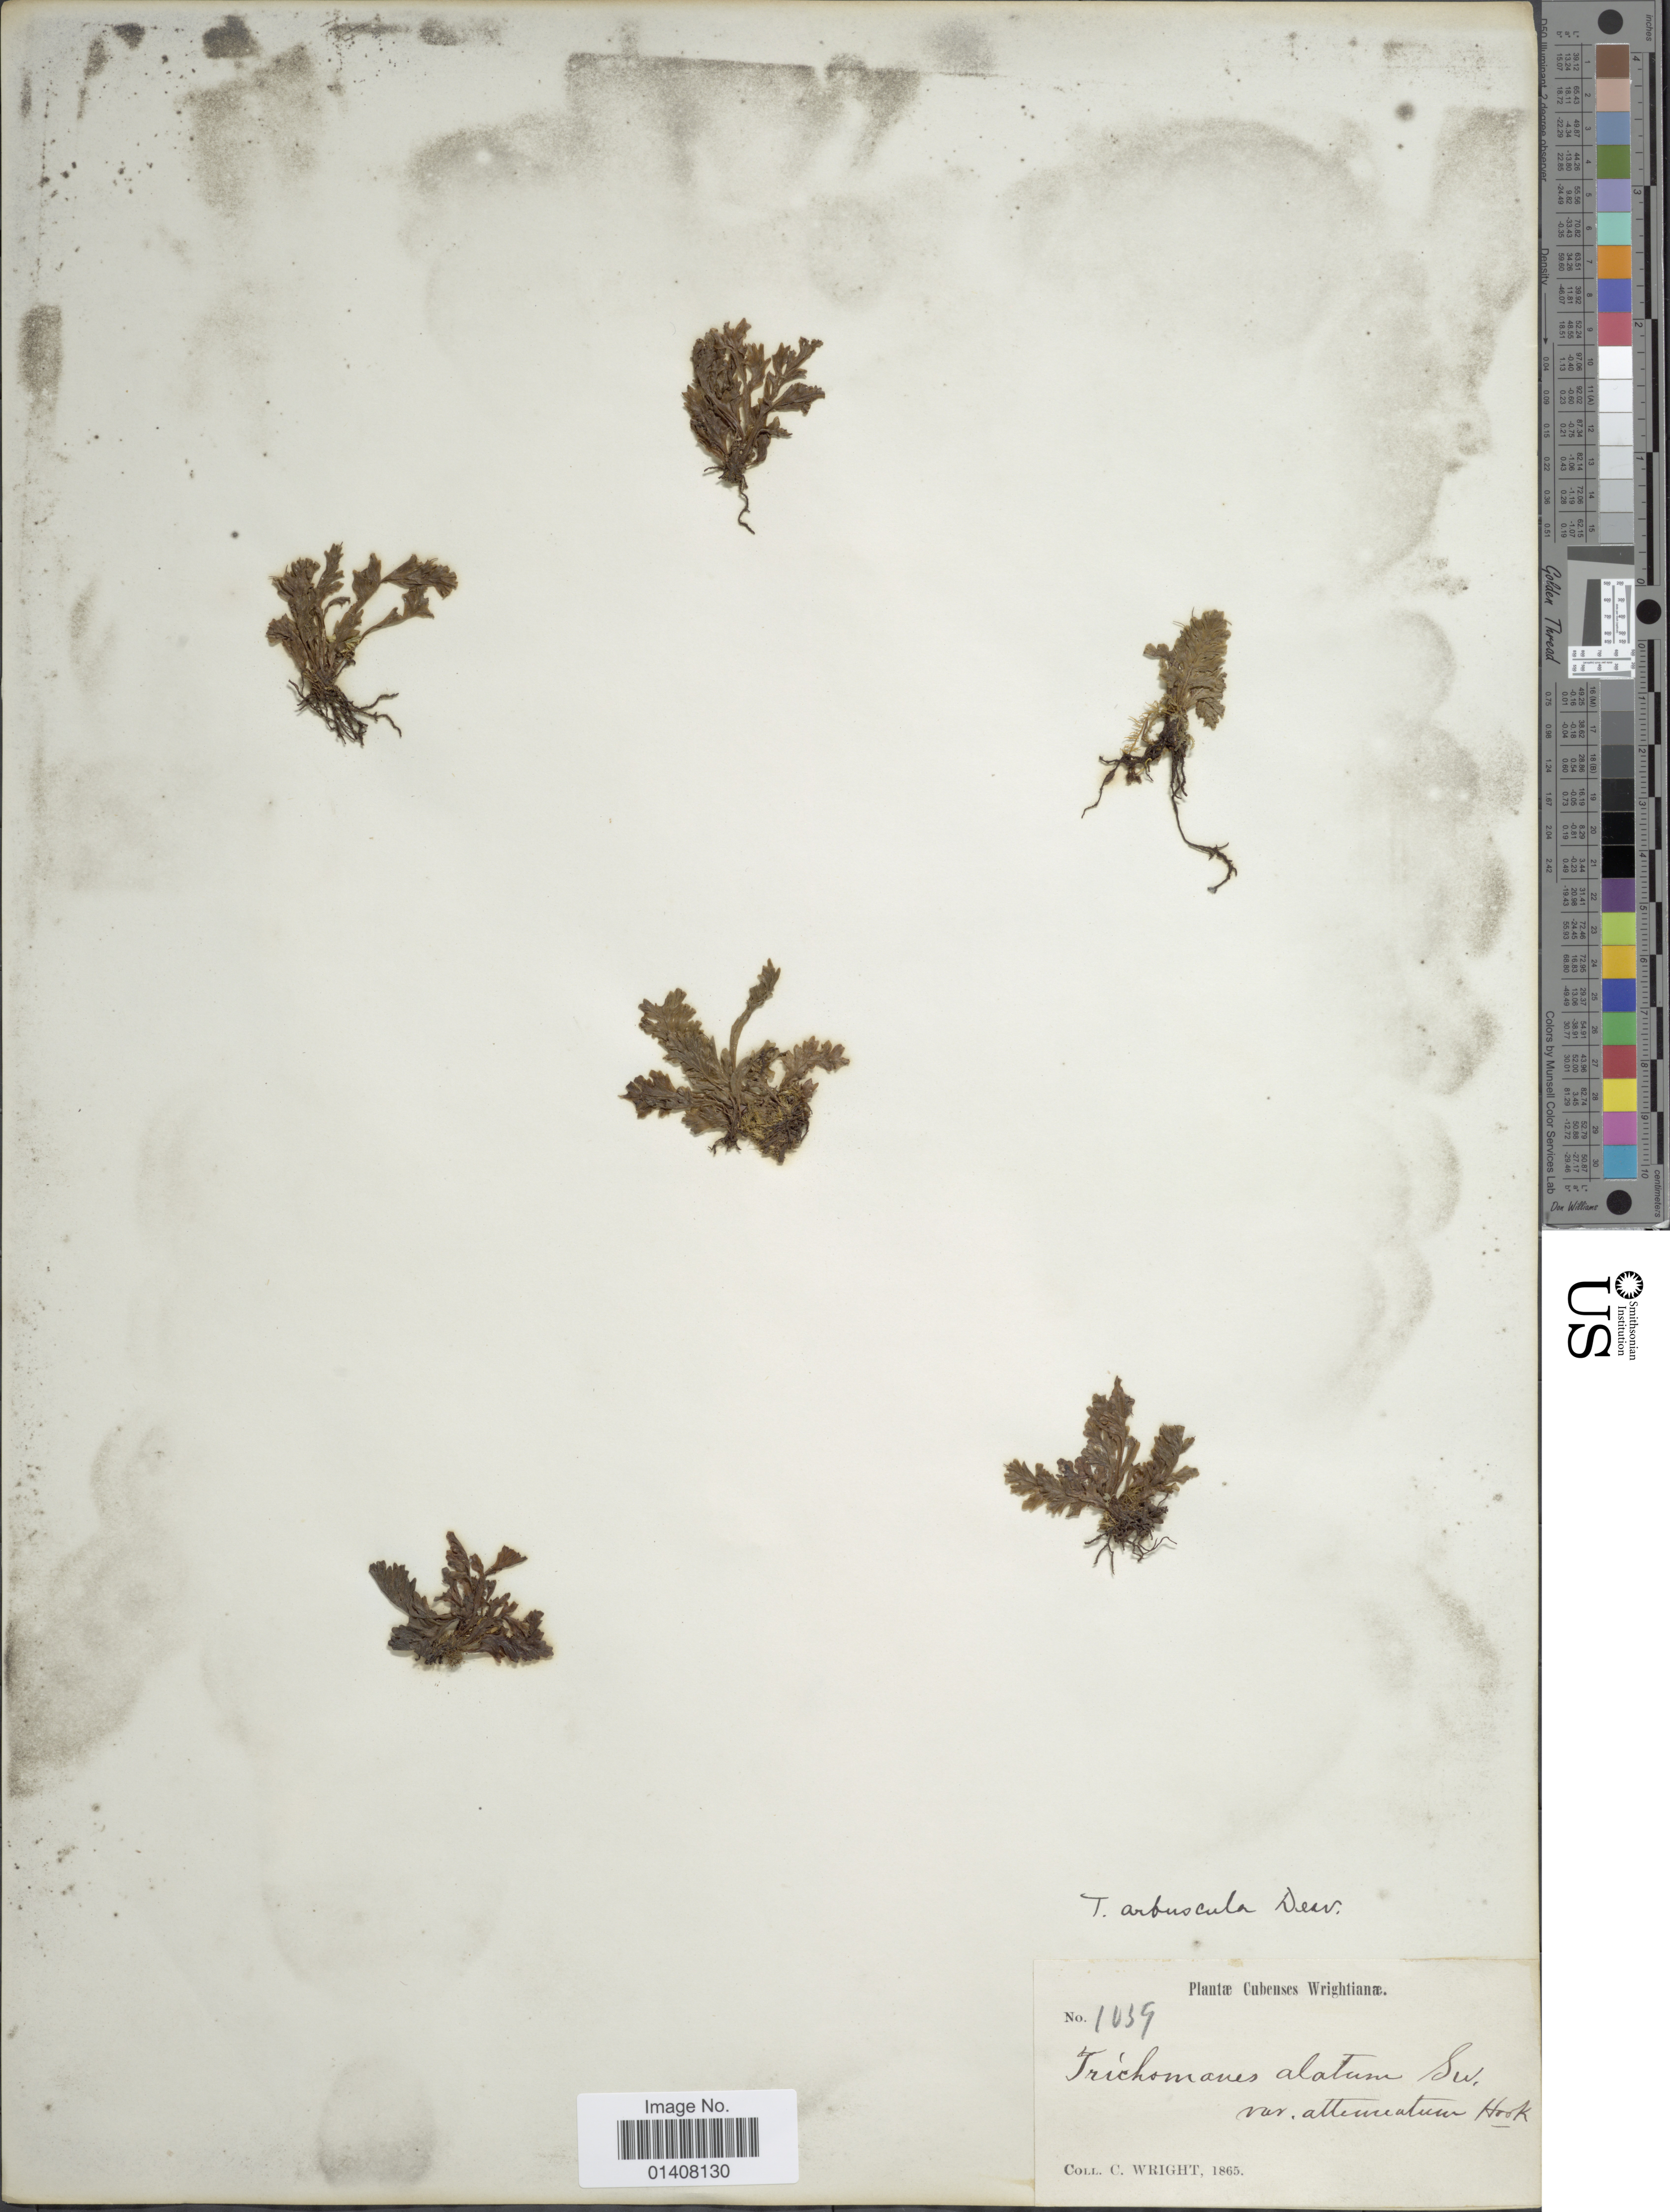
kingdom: Plantae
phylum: Tracheophyta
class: Polypodiopsida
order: Hymenophyllales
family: Hymenophyllaceae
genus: Trichomanes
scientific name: Trichomanes holopterum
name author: Kunze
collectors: C. Wright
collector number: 1039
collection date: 1865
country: Cuba